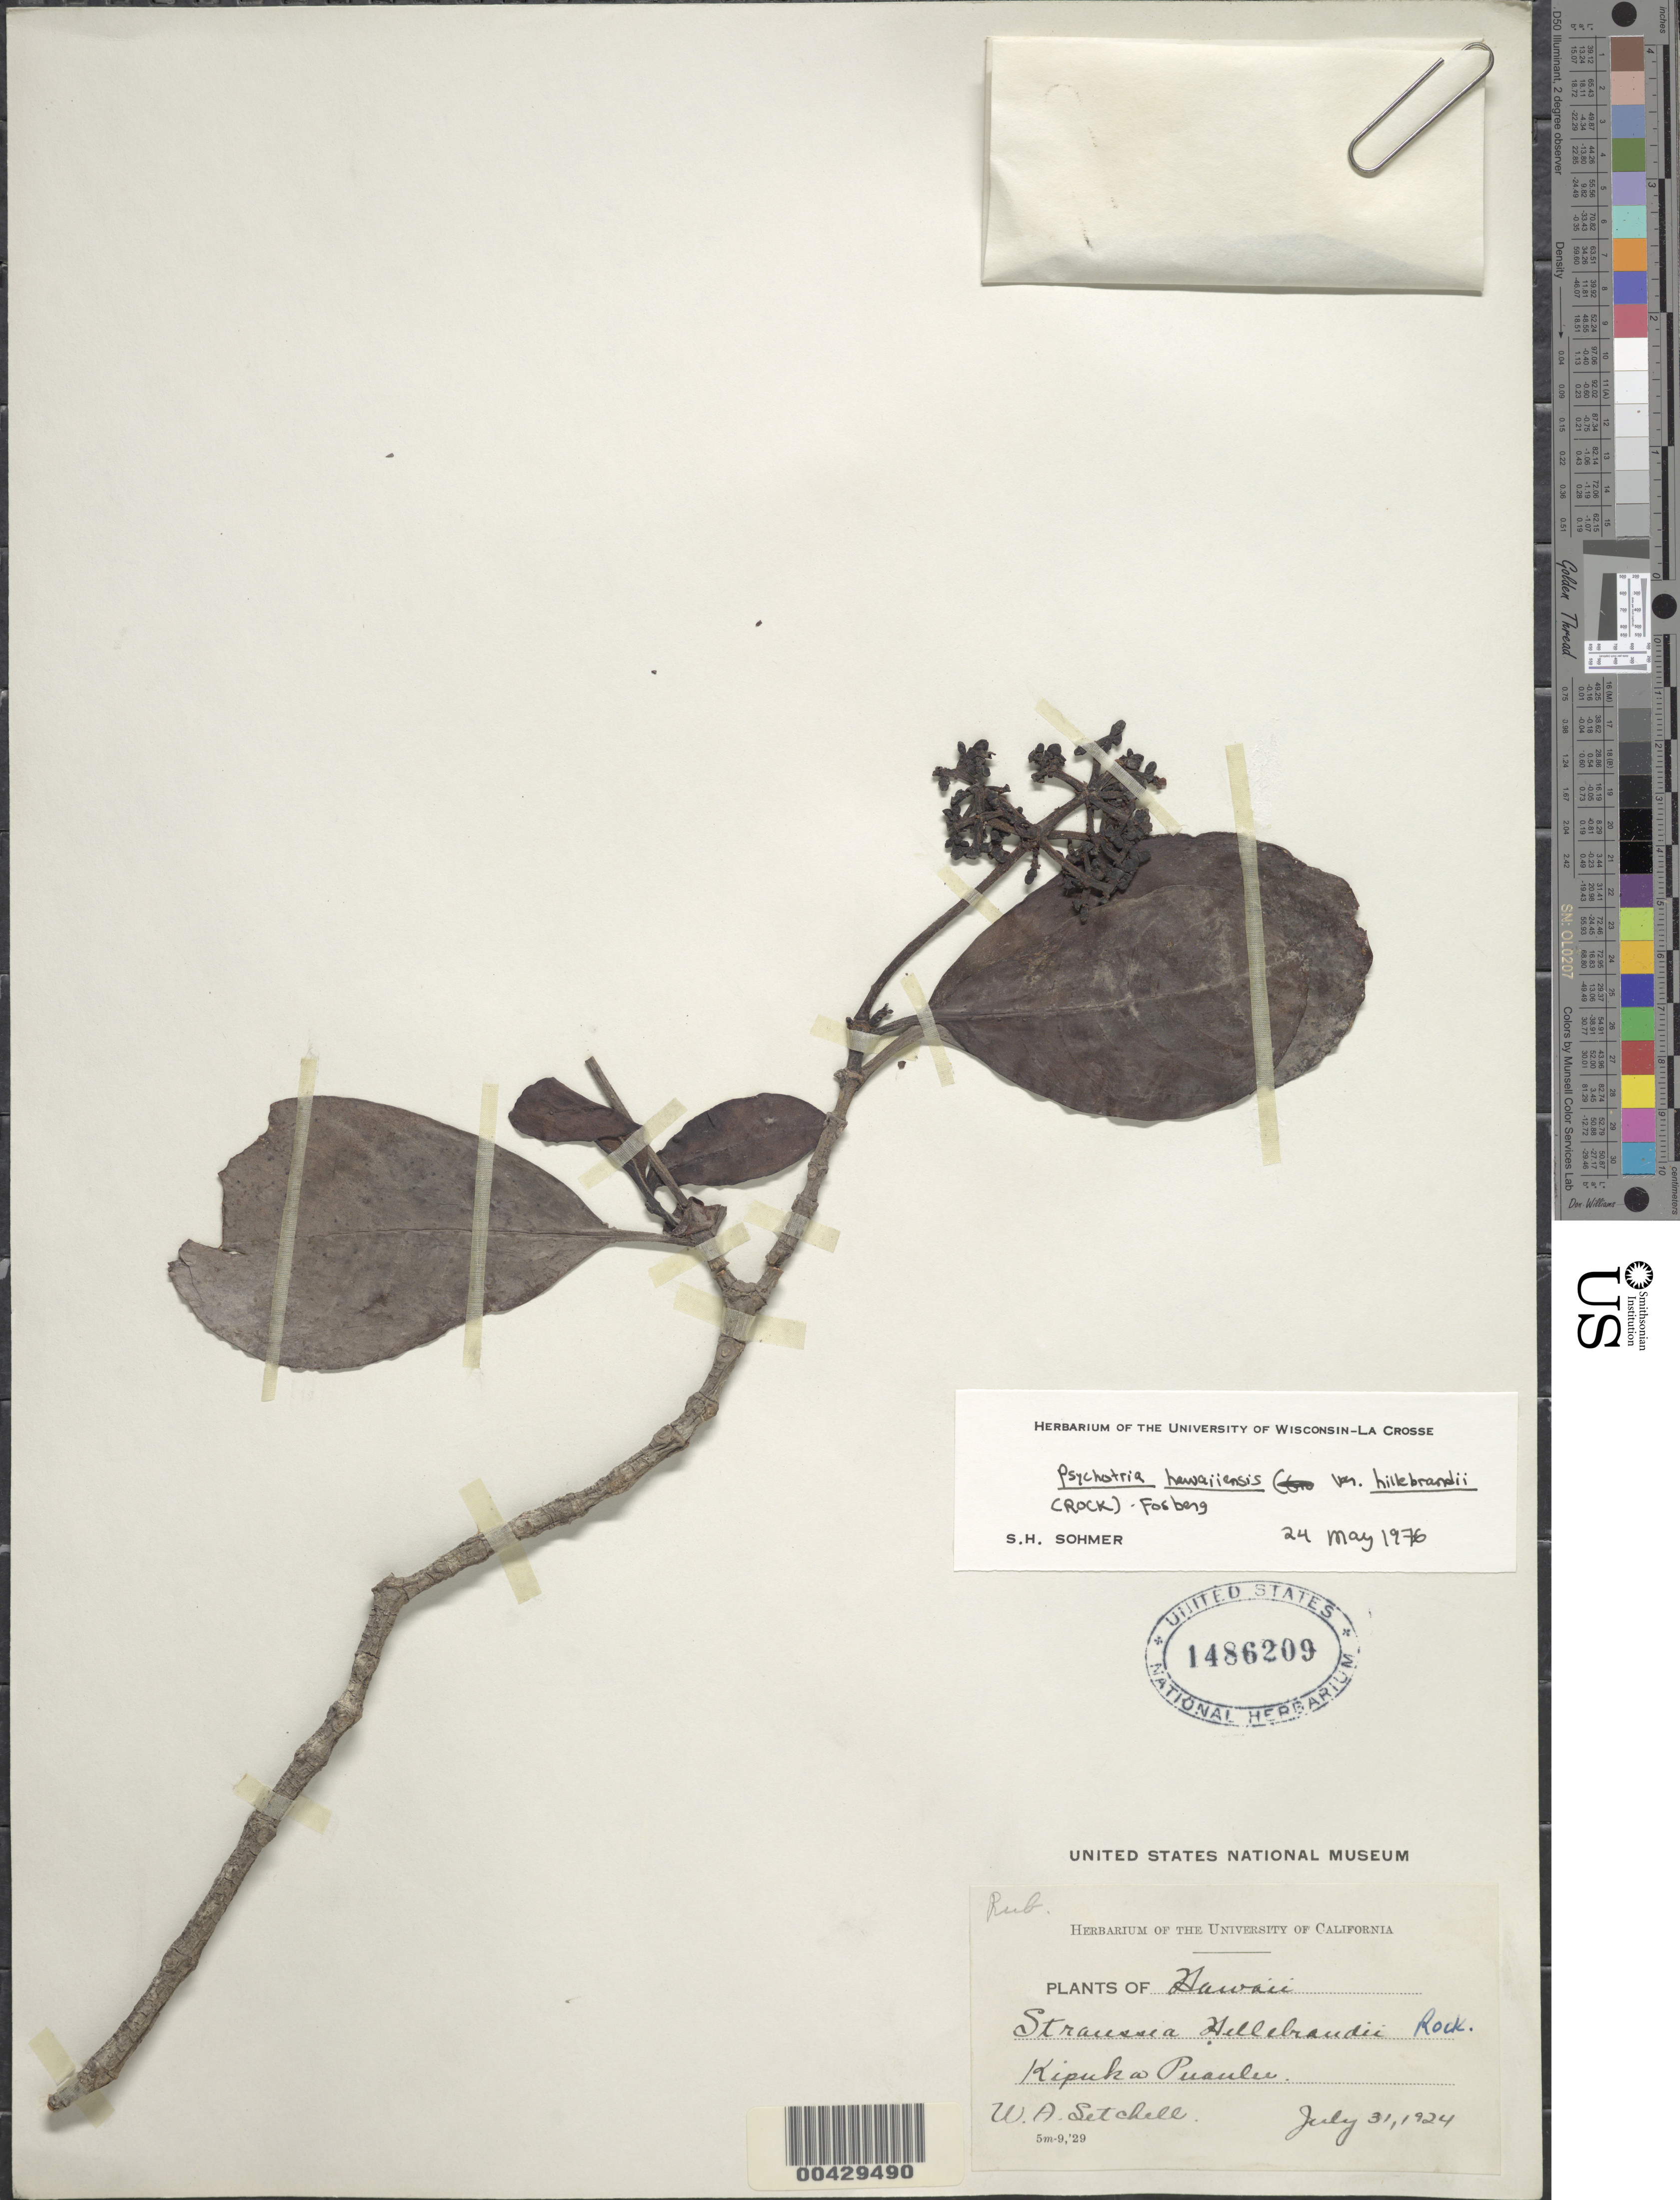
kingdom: Plantae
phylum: Tracheophyta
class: Magnoliopsida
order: Gentianales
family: Rubiaceae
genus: Psychotria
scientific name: Psychotria hawaiiensis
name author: (A. Gray) Fosberg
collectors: W. Setchell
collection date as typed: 31 Jul 1924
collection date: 1924-07-31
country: United States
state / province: Hawaii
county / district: Hawaii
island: Hawaii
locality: Kipuka Puaulu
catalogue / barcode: US 1486209